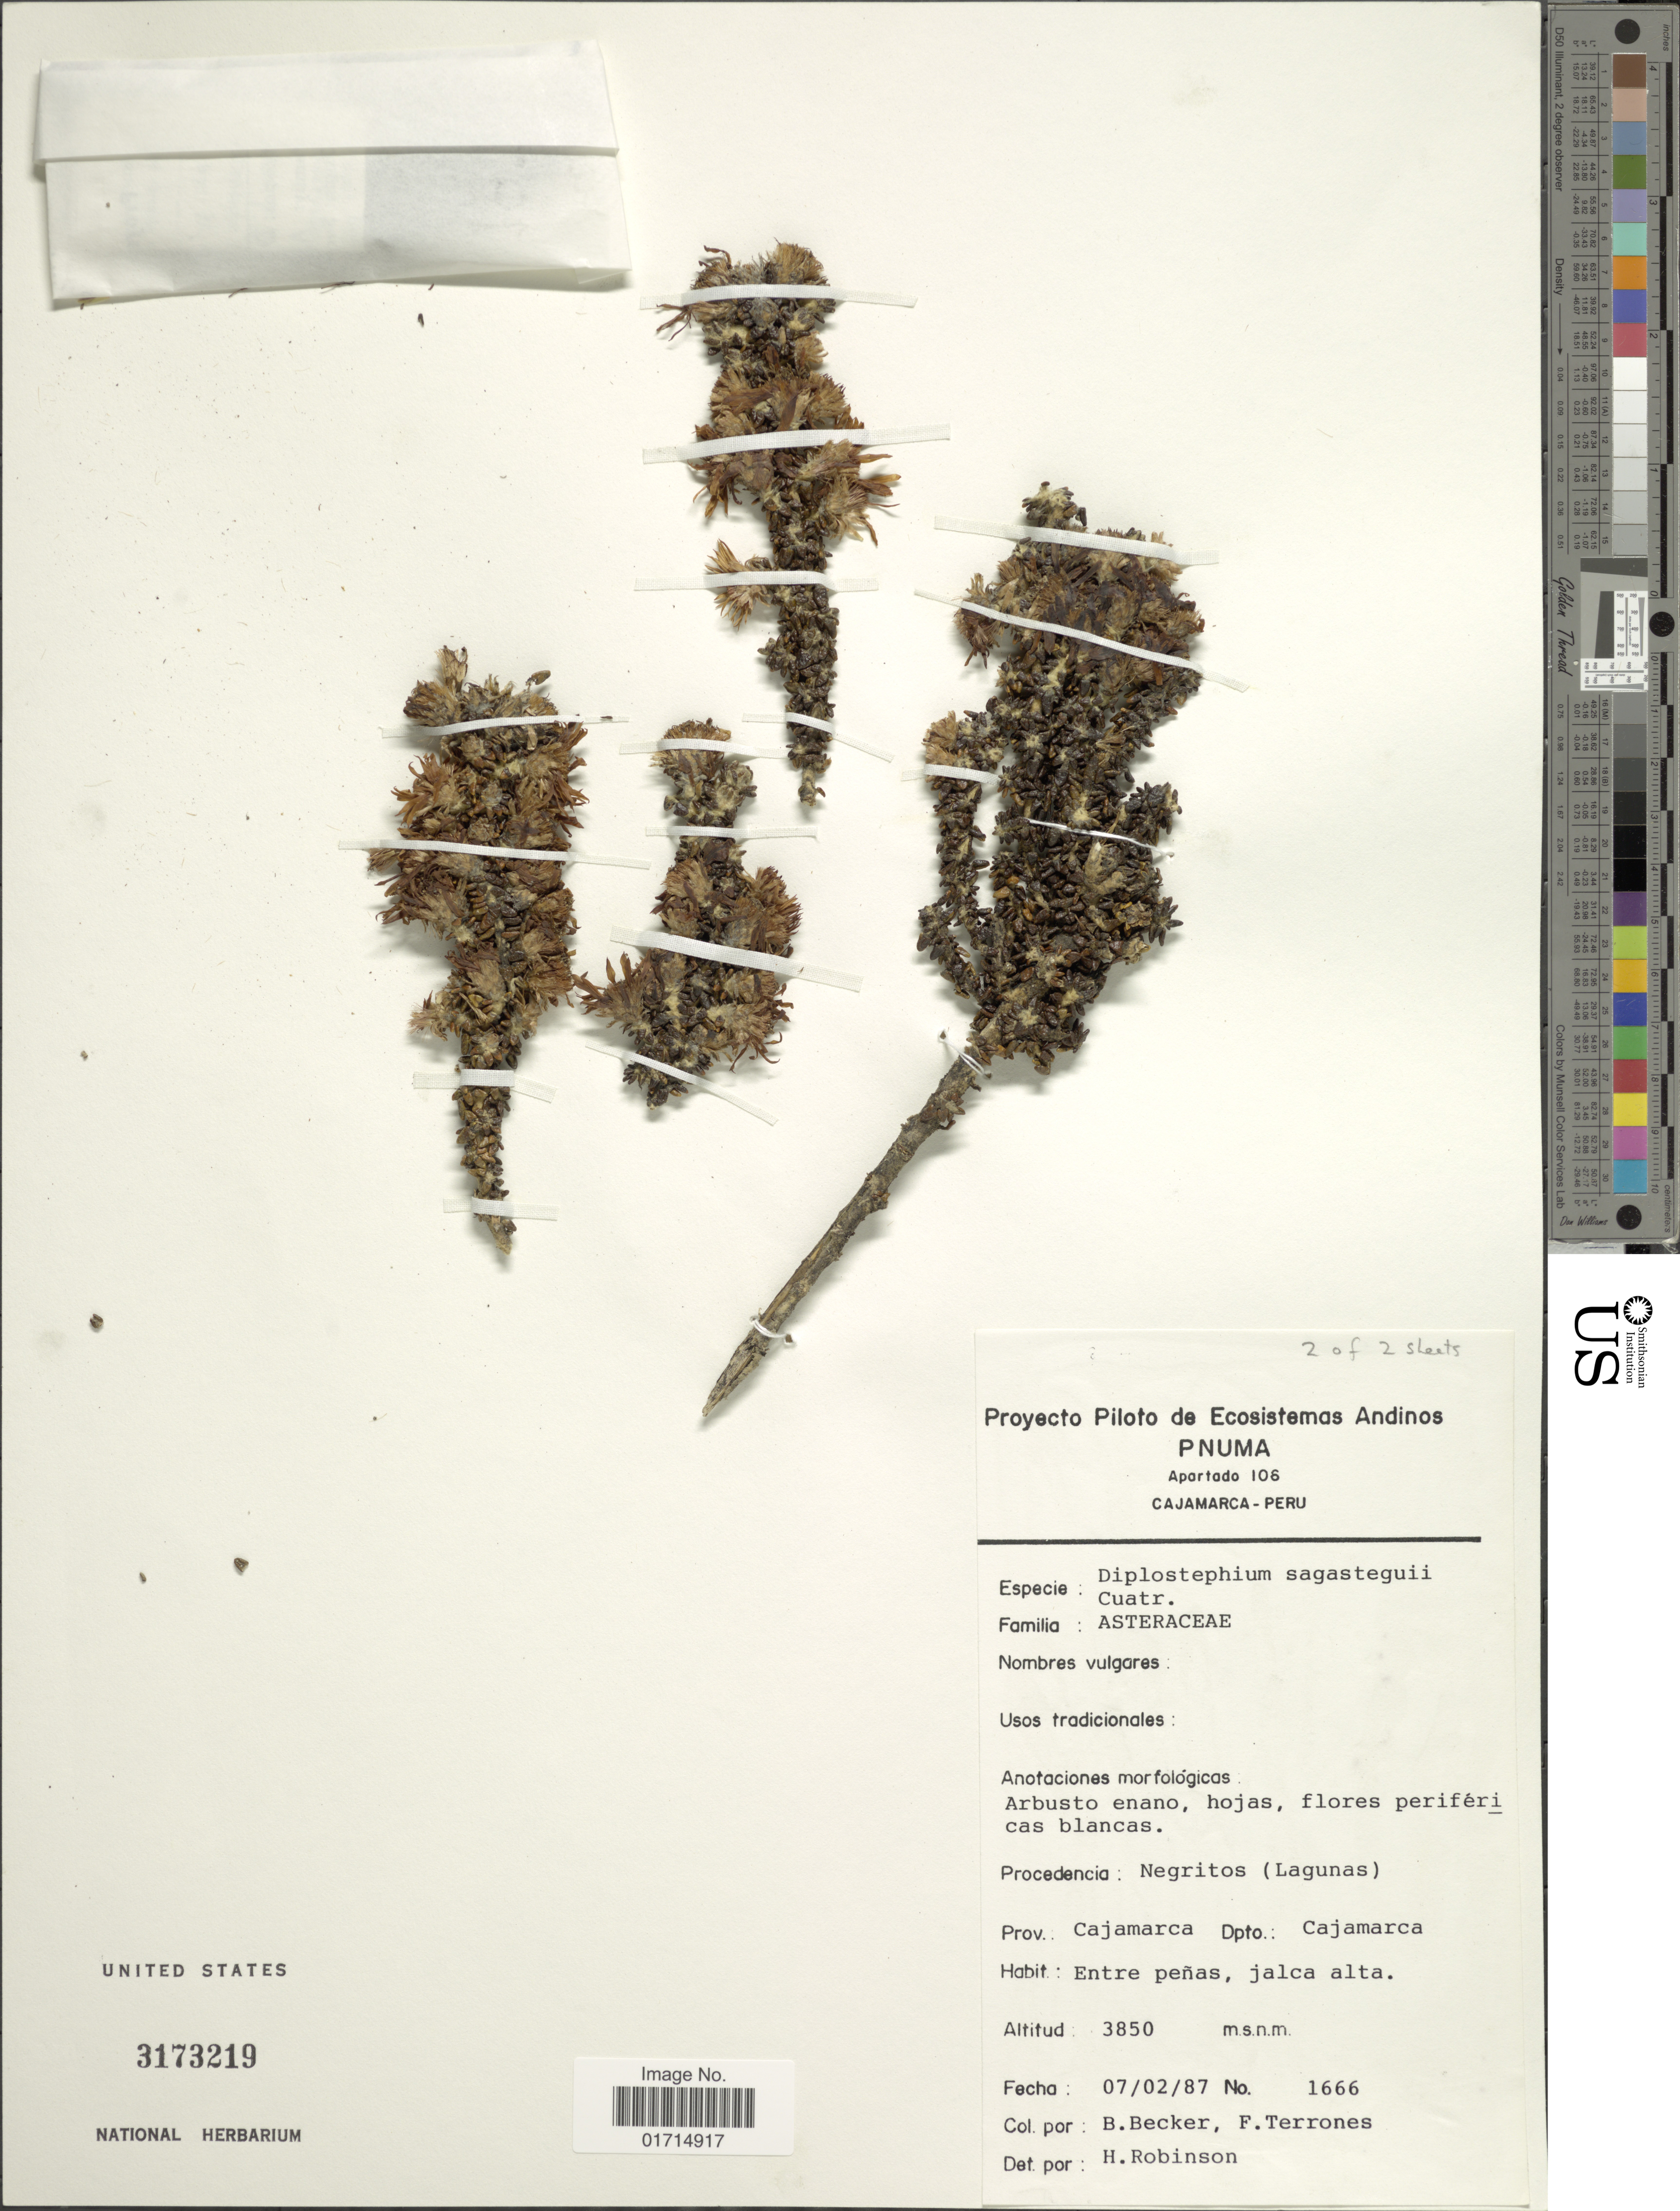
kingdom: Plantae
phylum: Tracheophyta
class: Magnoliopsida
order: Asterales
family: Asteraceae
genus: Diplostephium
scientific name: Diplostephium sagasteguii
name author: Cuatrec.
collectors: B. Becker & F. Terrones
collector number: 1666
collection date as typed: Transcribed d/m/y: 7/2/87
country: Peru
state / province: Cajamarca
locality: Prov.: Cajamarca. Dpto.: Cajamarca.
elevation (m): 3850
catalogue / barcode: US 3173219